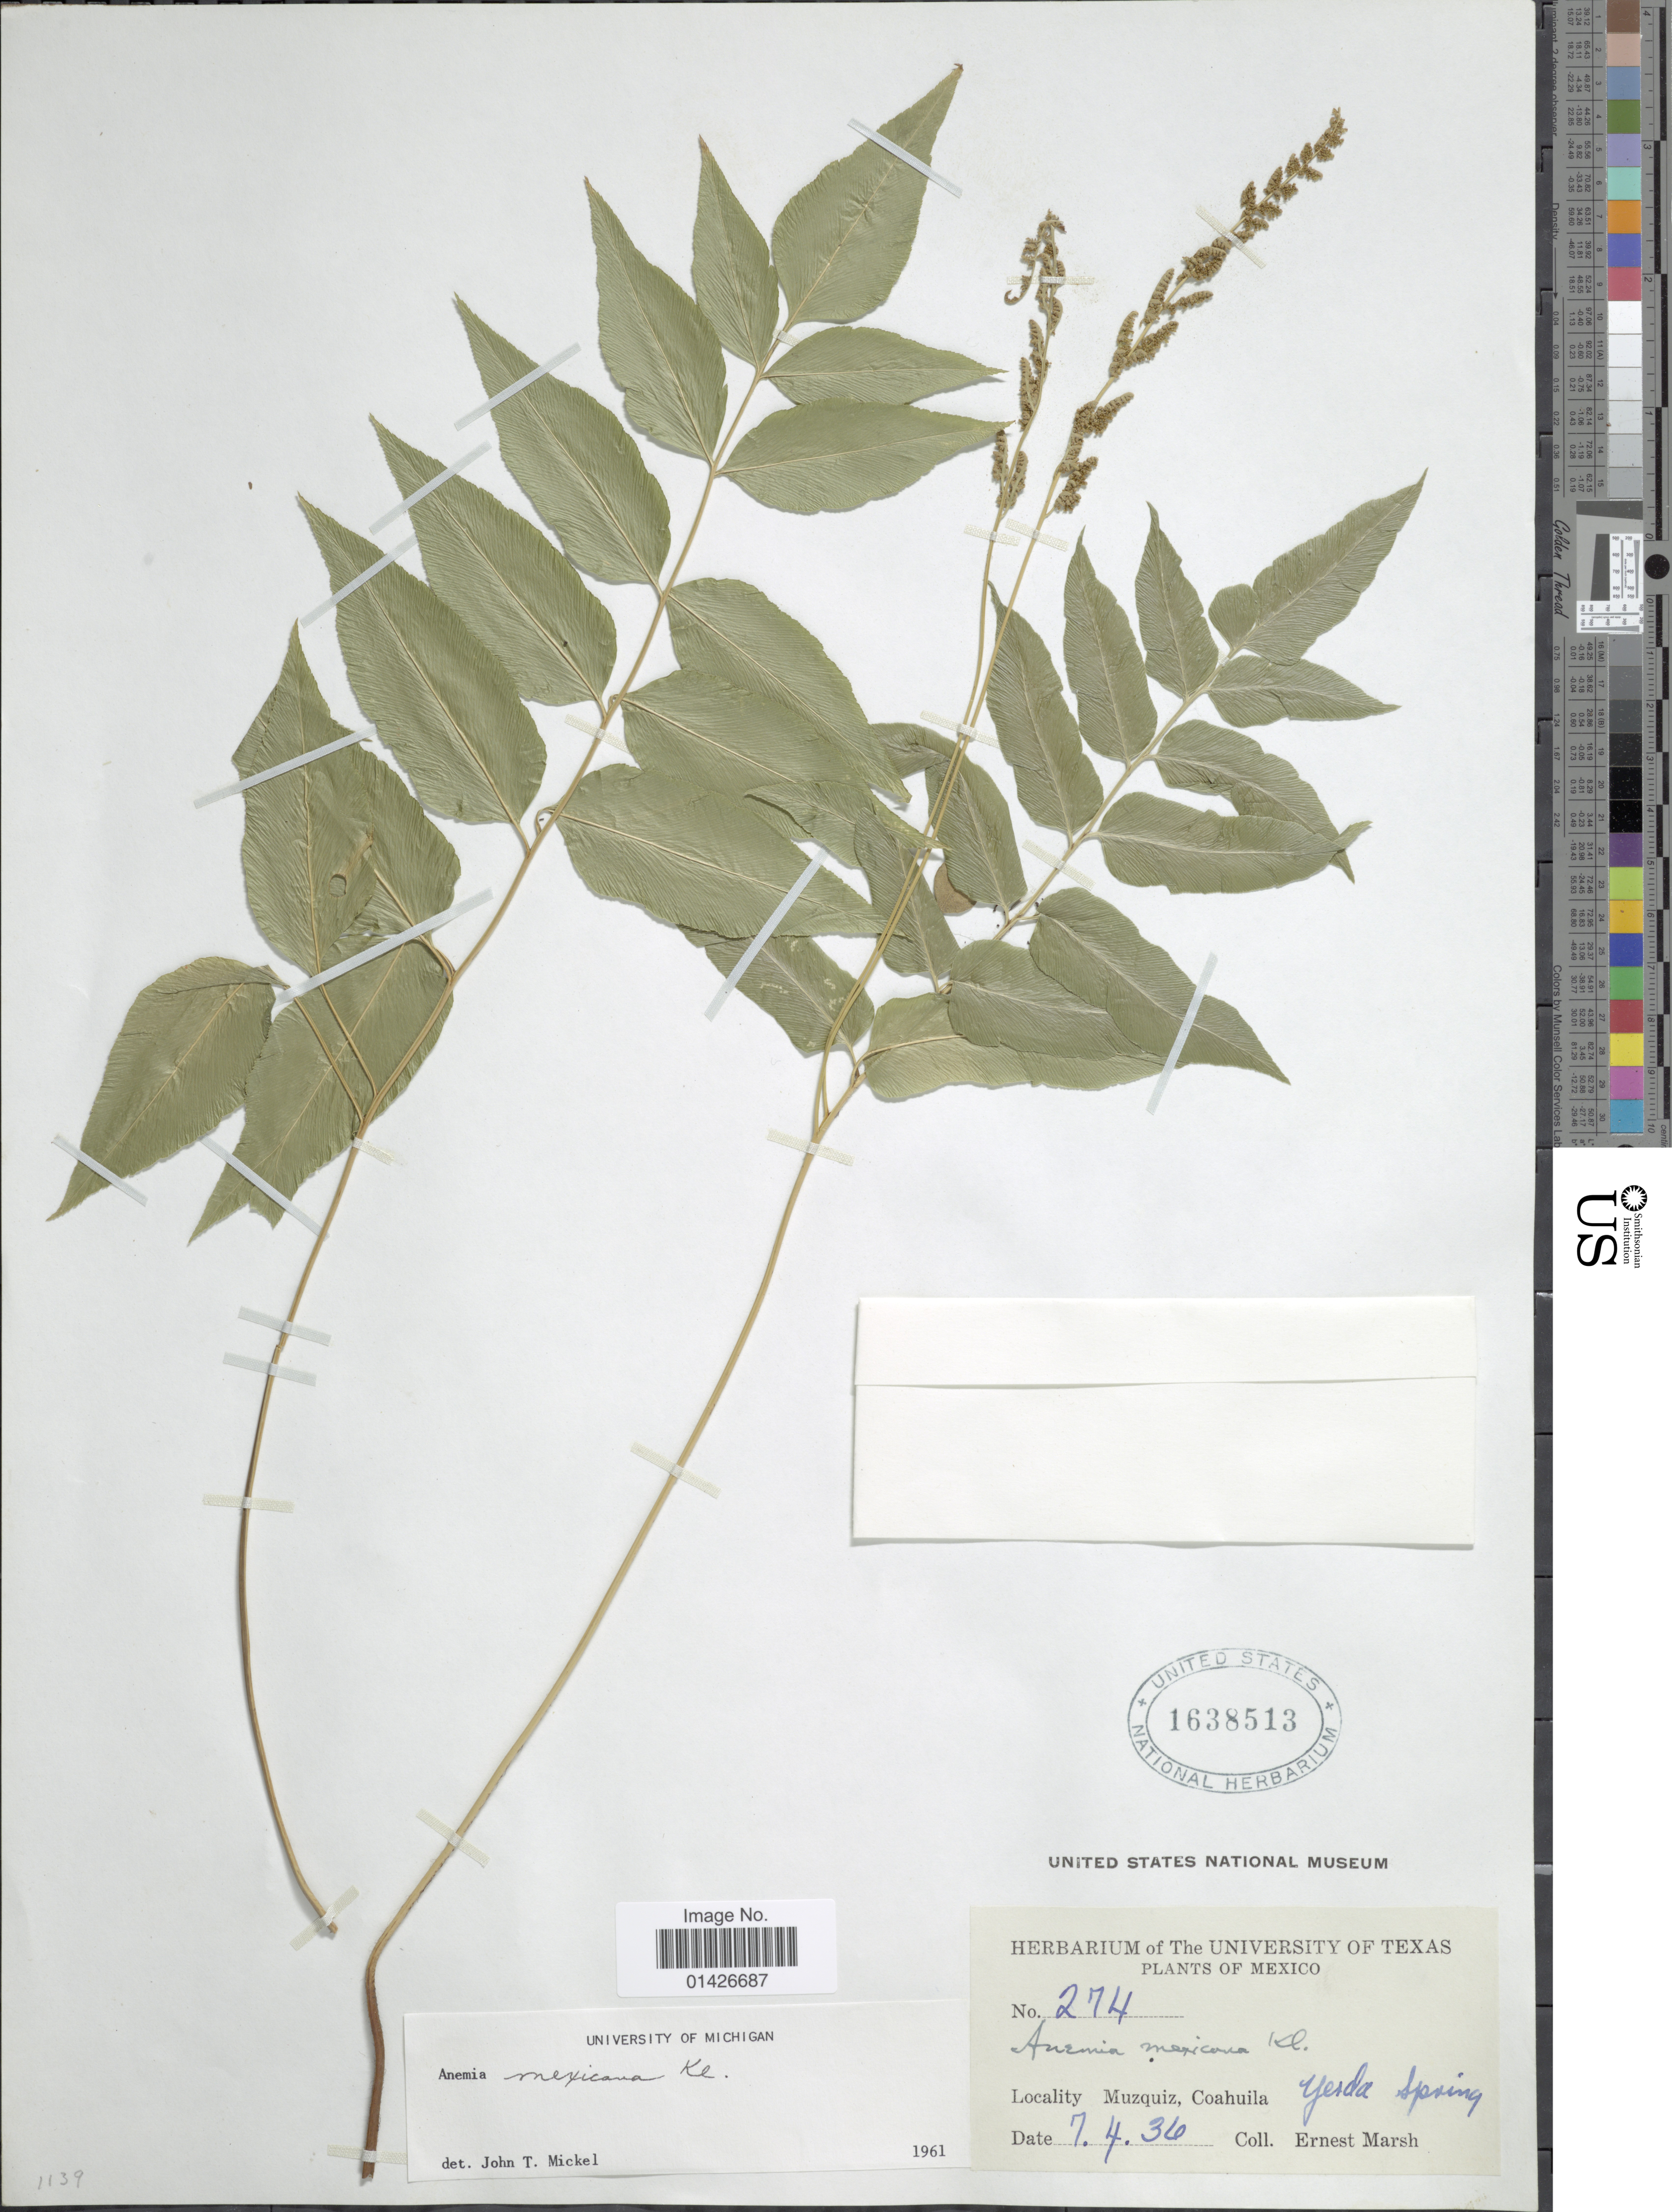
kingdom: Plantae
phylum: Tracheophyta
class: Polypodiopsida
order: Schizaeales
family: Anemiaceae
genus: Anemia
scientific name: Anemia mexicana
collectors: E. Marsh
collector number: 274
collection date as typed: Transcribed d/m/y: 7/4/36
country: Mexico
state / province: Coahuila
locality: Muzquiz, Yerda Spring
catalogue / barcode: US 1638513